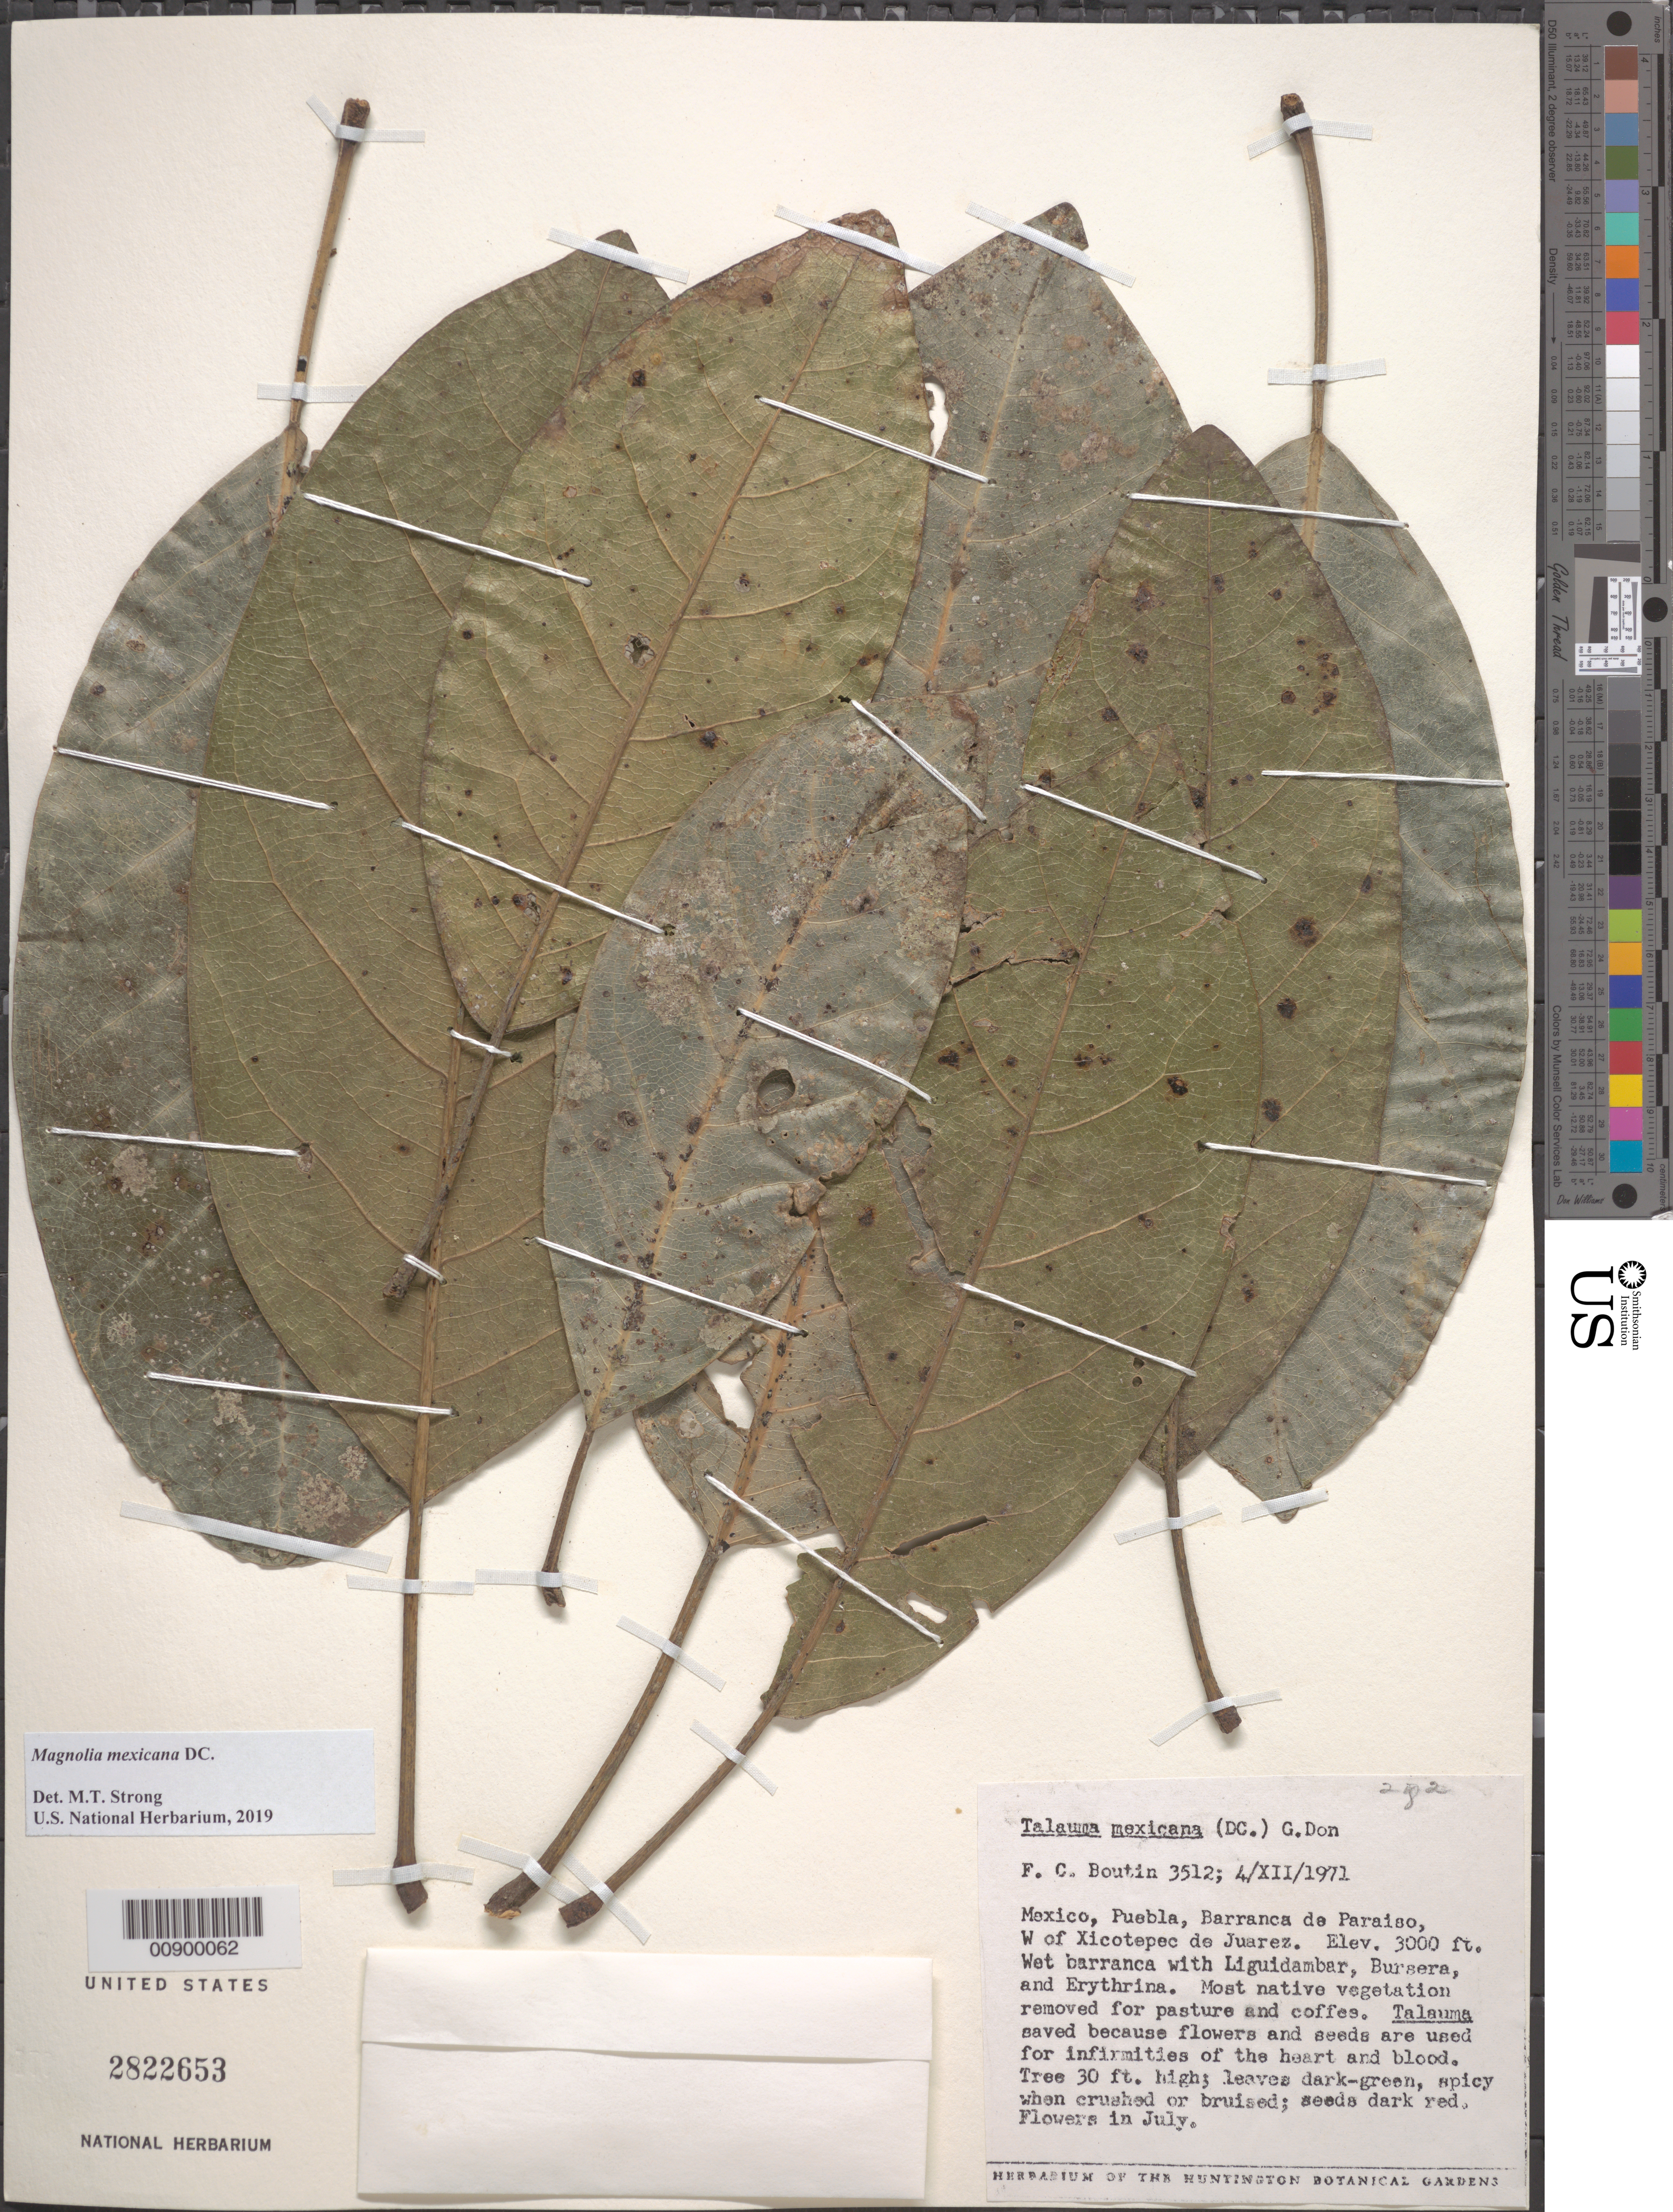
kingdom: Plantae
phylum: Tracheophyta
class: Magnoliopsida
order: Magnoliales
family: Magnoliaceae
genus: Magnolia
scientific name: Magnolia mexicana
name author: DC.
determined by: Strong, Mark T., (BOT), Smithsonian Institution - National Museum of Natural History (UNITED STATES)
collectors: F. Boutin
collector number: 3512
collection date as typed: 04 Dec 1971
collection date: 1971-12-04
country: Mexico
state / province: Puebla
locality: Puebla, Barranca de Paraiso, W of Xicotepec de Juárez.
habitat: Wet barranca w/ Liquidambar, Bursera and Erythrina. Most native veg. removed for pasture and coffee. Talauma saved (see uses)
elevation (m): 914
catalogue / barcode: US 2822653